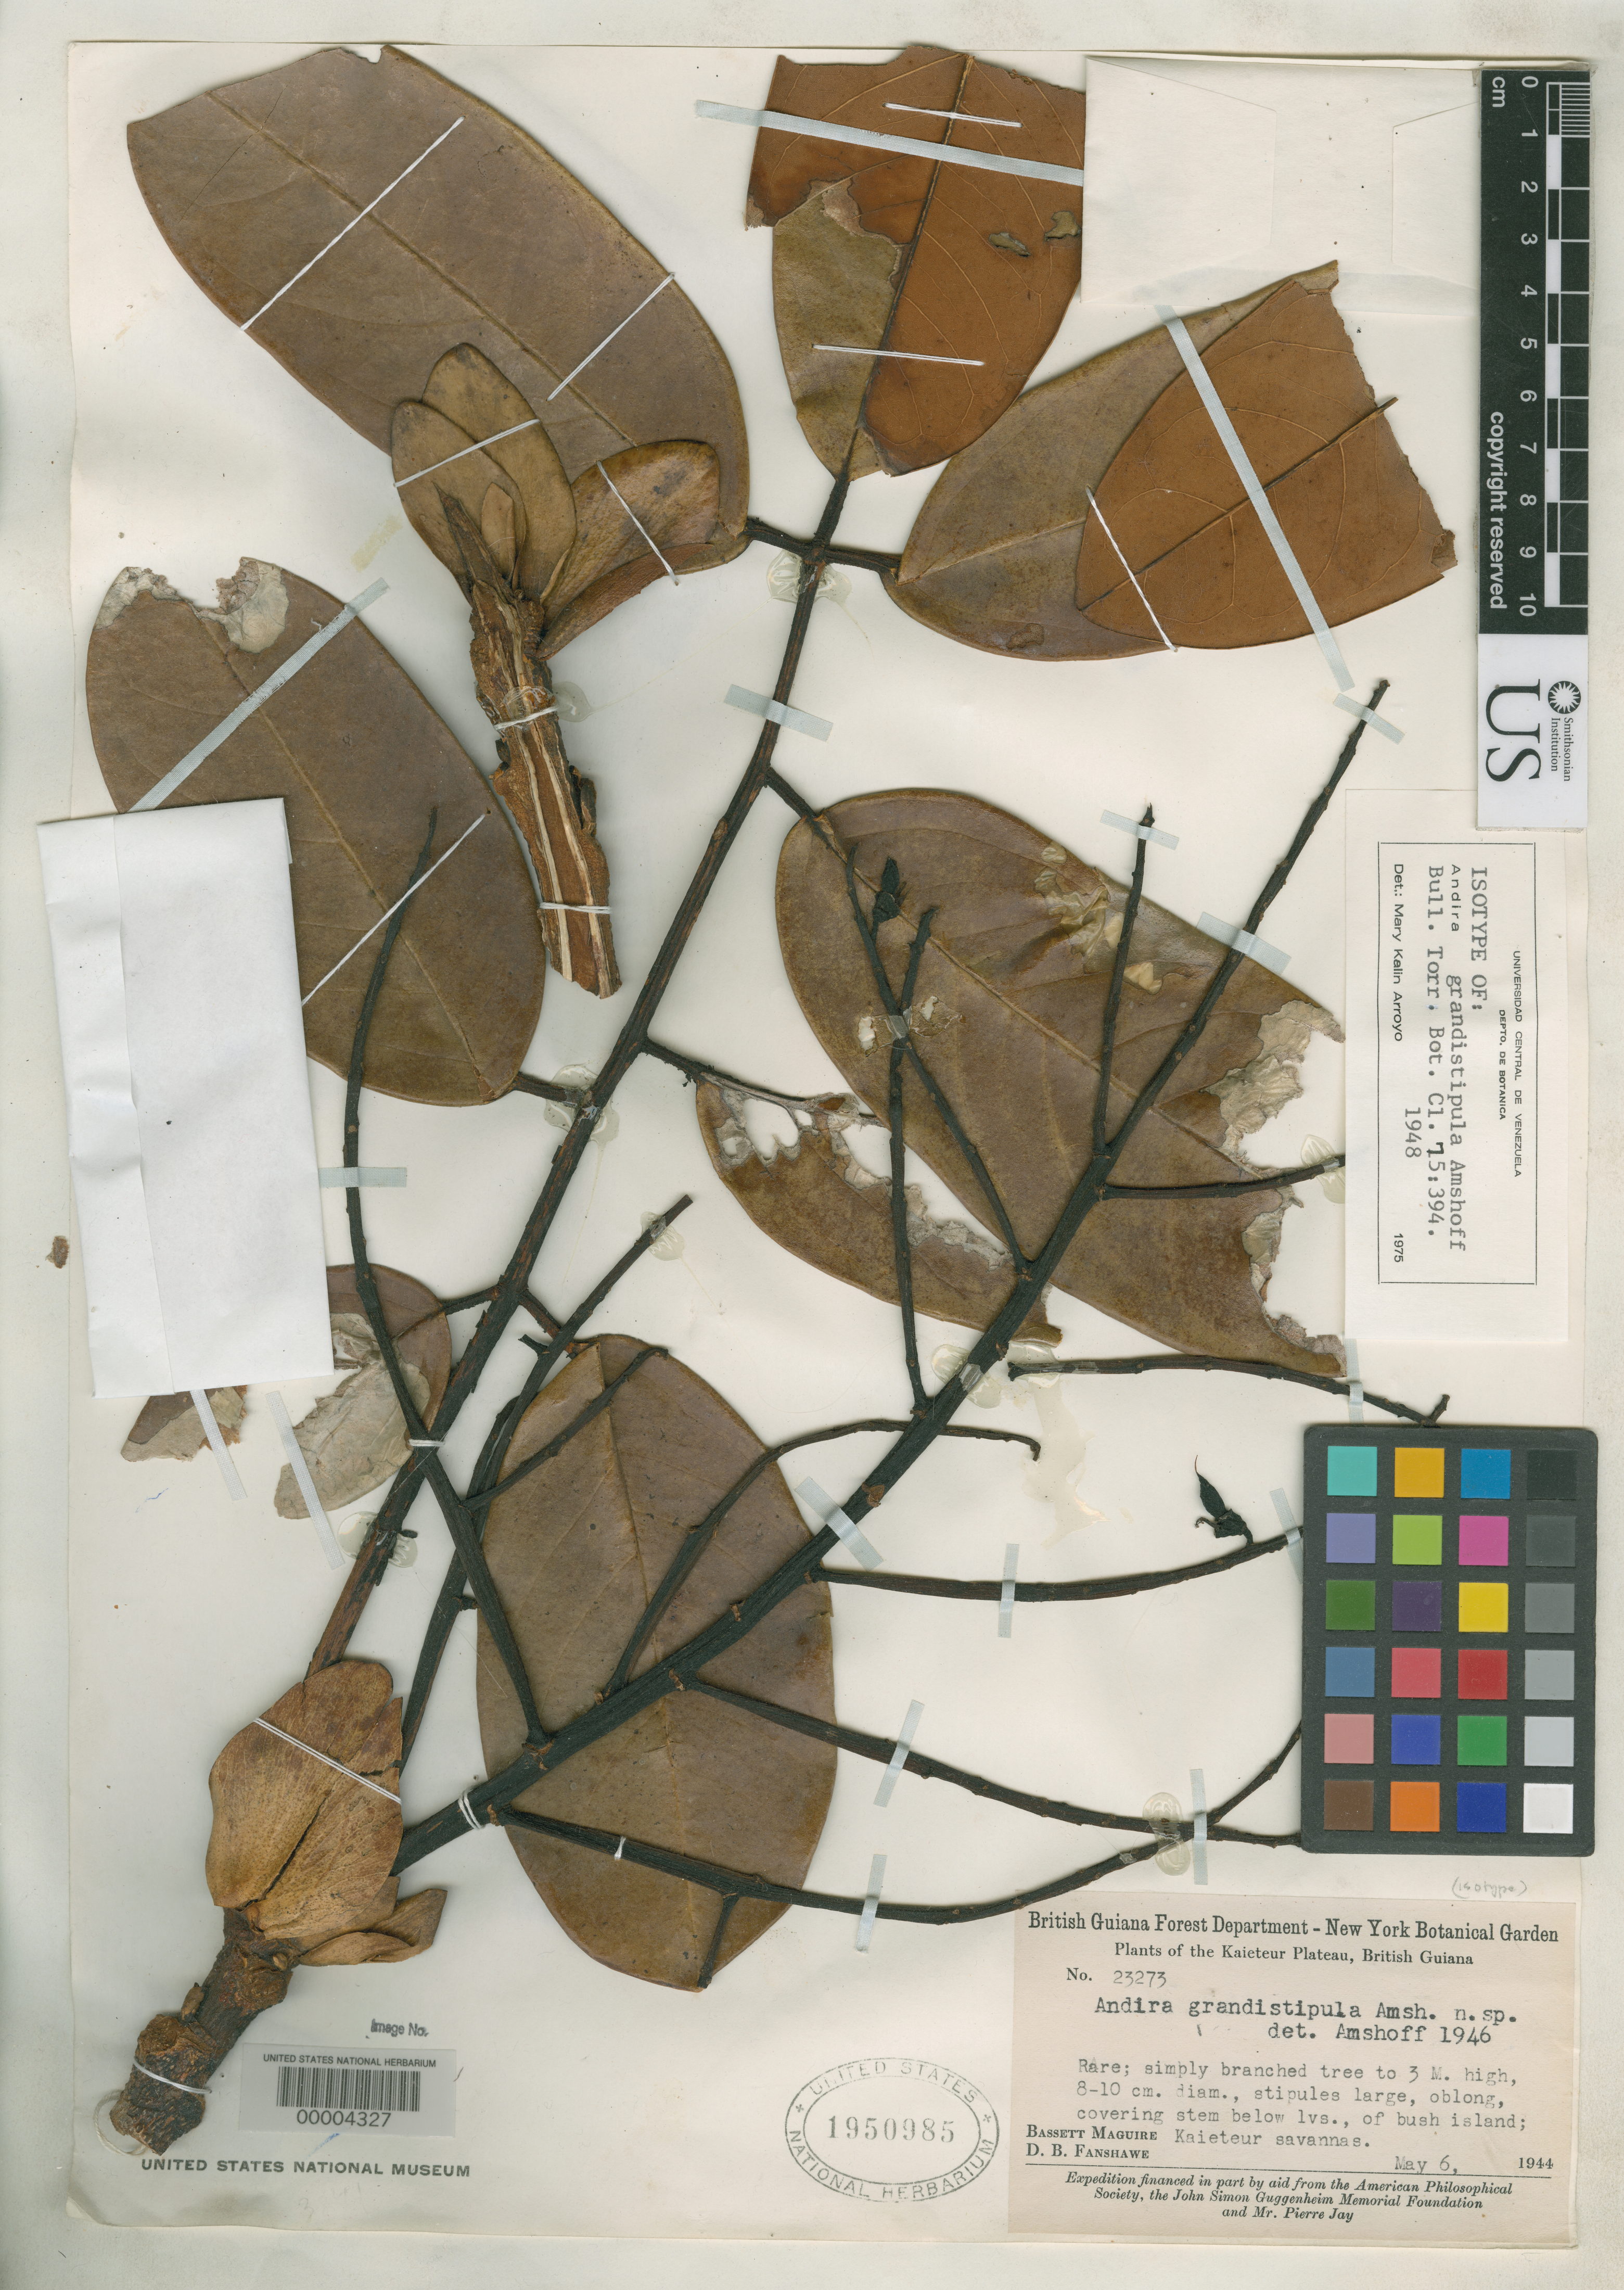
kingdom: Plantae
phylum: Tracheophyta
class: Magnoliopsida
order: Fabales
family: Fabaceae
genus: Andira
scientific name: Andira grandistipula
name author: Amshoff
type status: Isotype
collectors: B. Maguire & D. B. Fanshawe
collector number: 23273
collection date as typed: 06 May 1944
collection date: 1944-05-06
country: Guyana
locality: Kaieteur Savanna.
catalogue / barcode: US 1950985